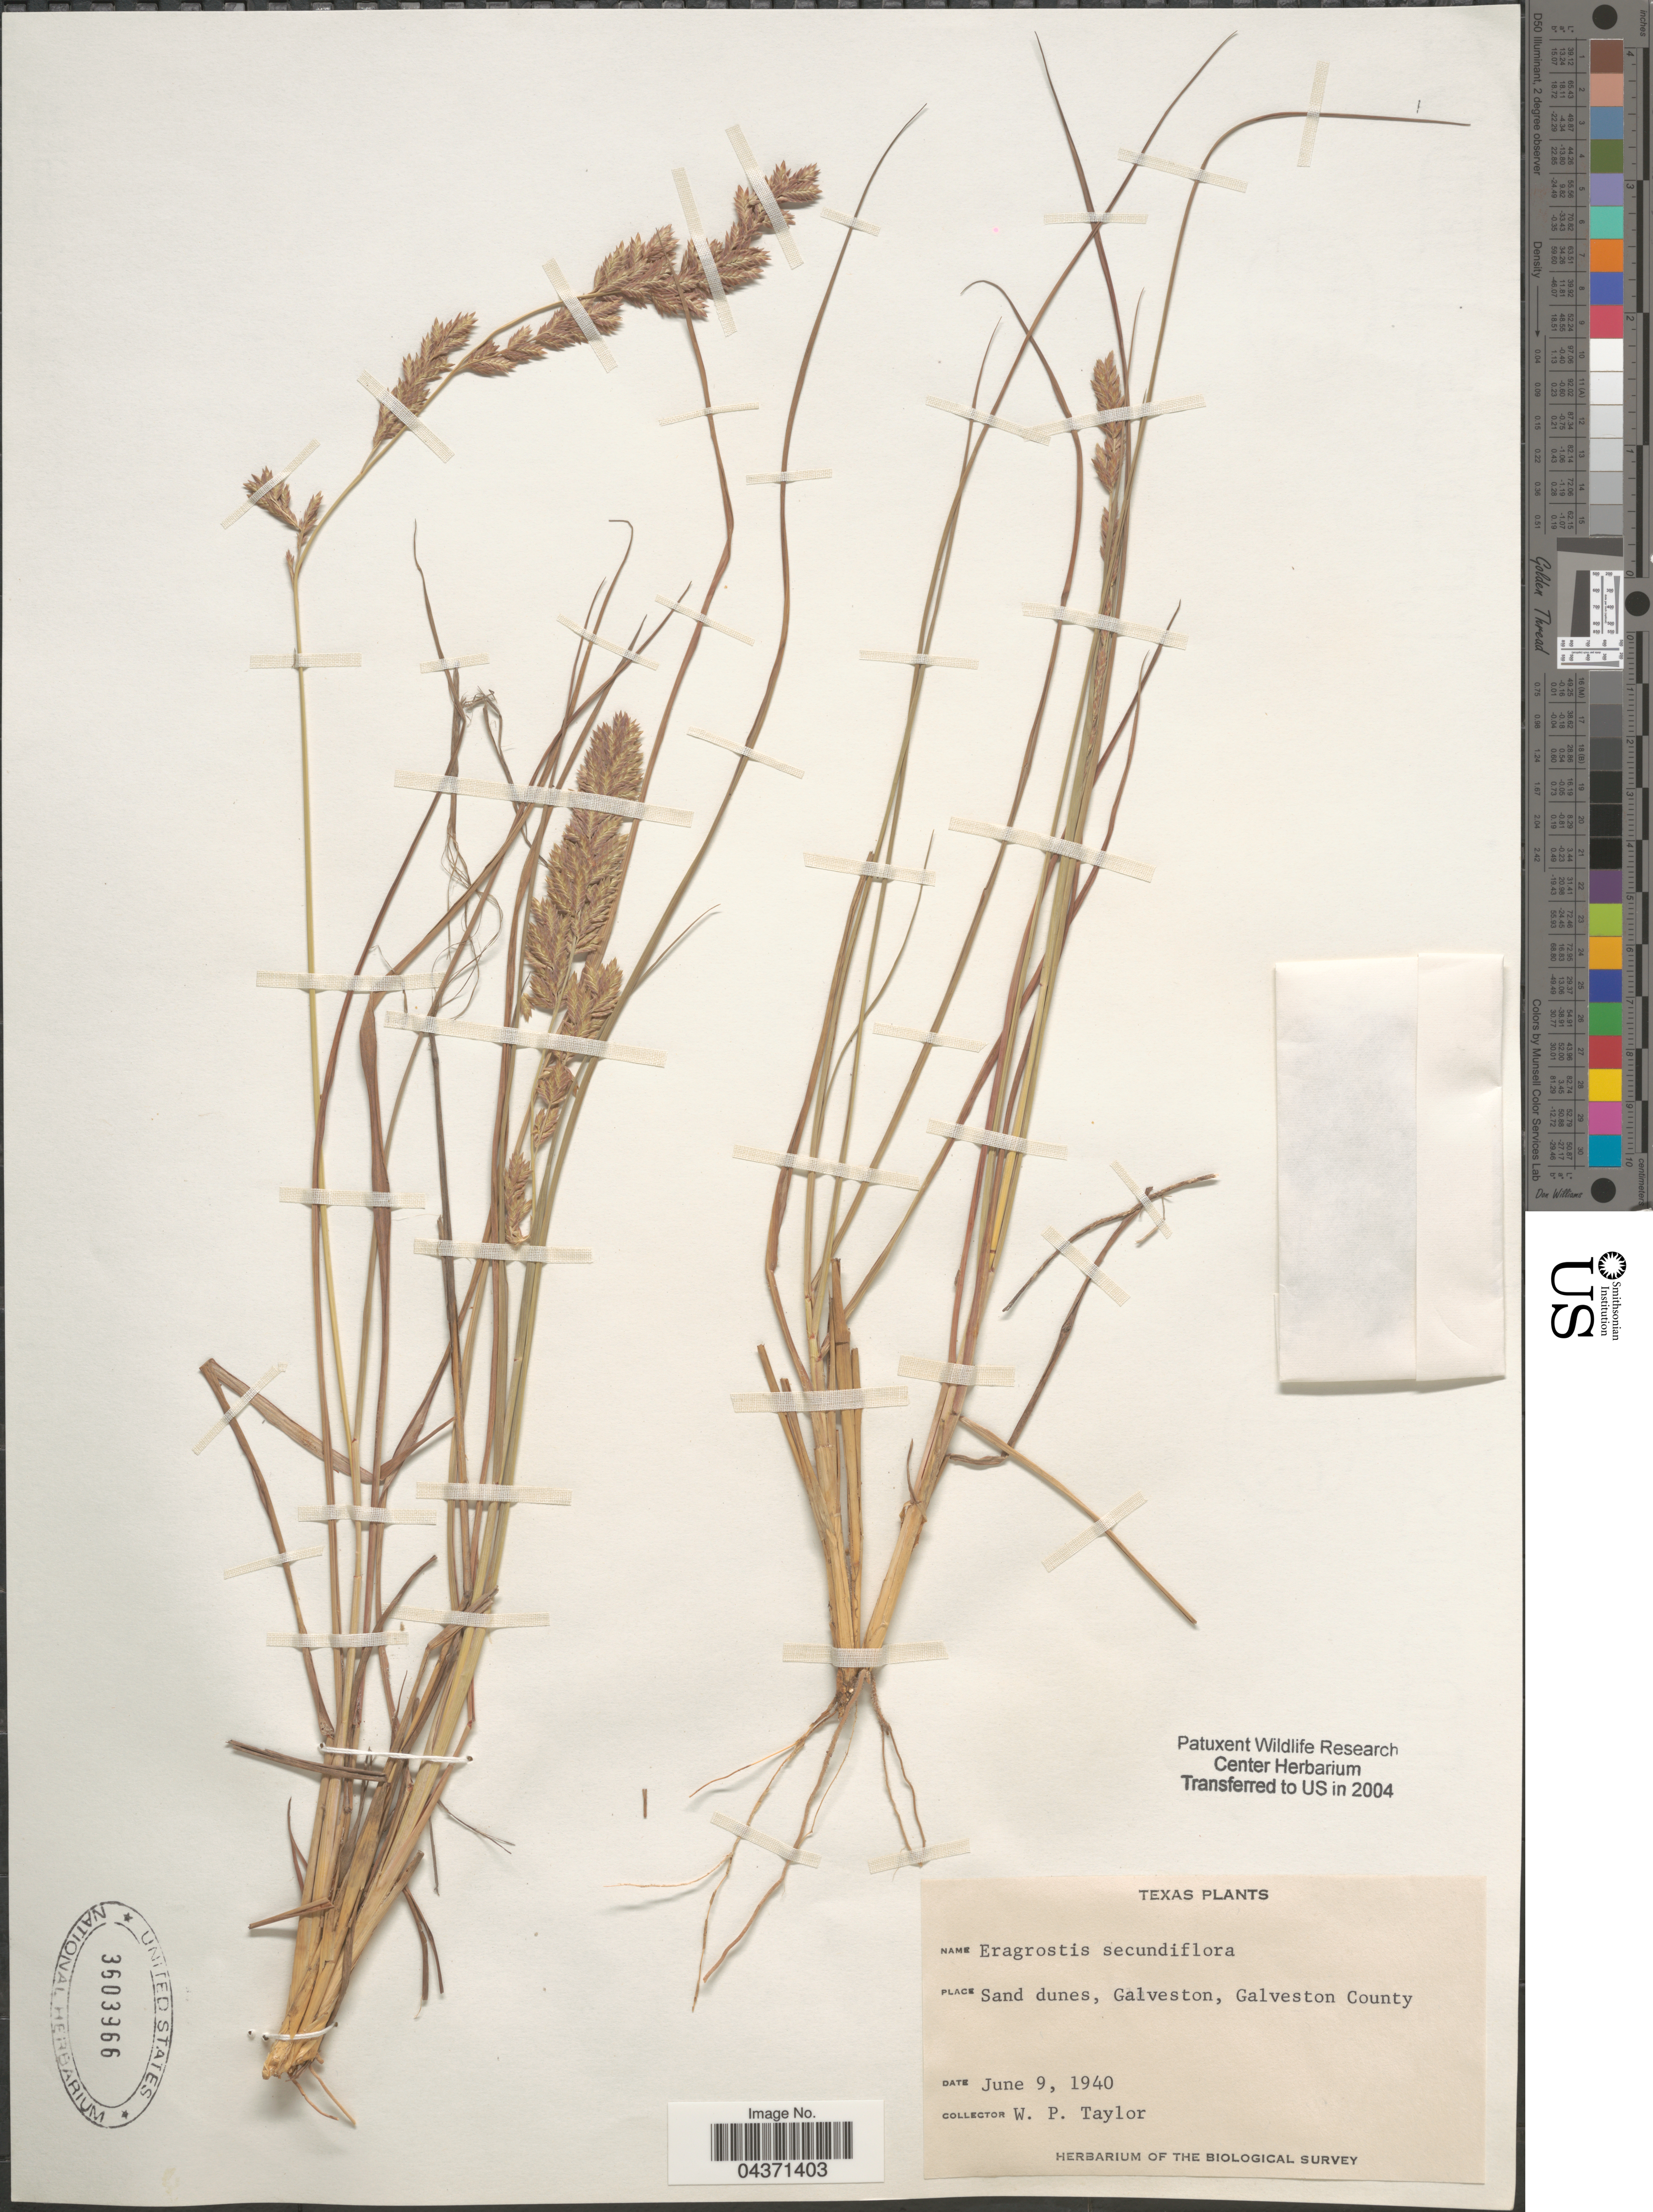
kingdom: Plantae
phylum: Tracheophyta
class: Liliopsida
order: Poales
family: Poaceae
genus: Eragrostis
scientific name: Eragrostis secundiflora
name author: J. Presl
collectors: W. P. Taylor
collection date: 1940-06-09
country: United States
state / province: Texas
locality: Sand dunes, Galveston, Galveston County. The Biological Survey.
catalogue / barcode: US 3603966